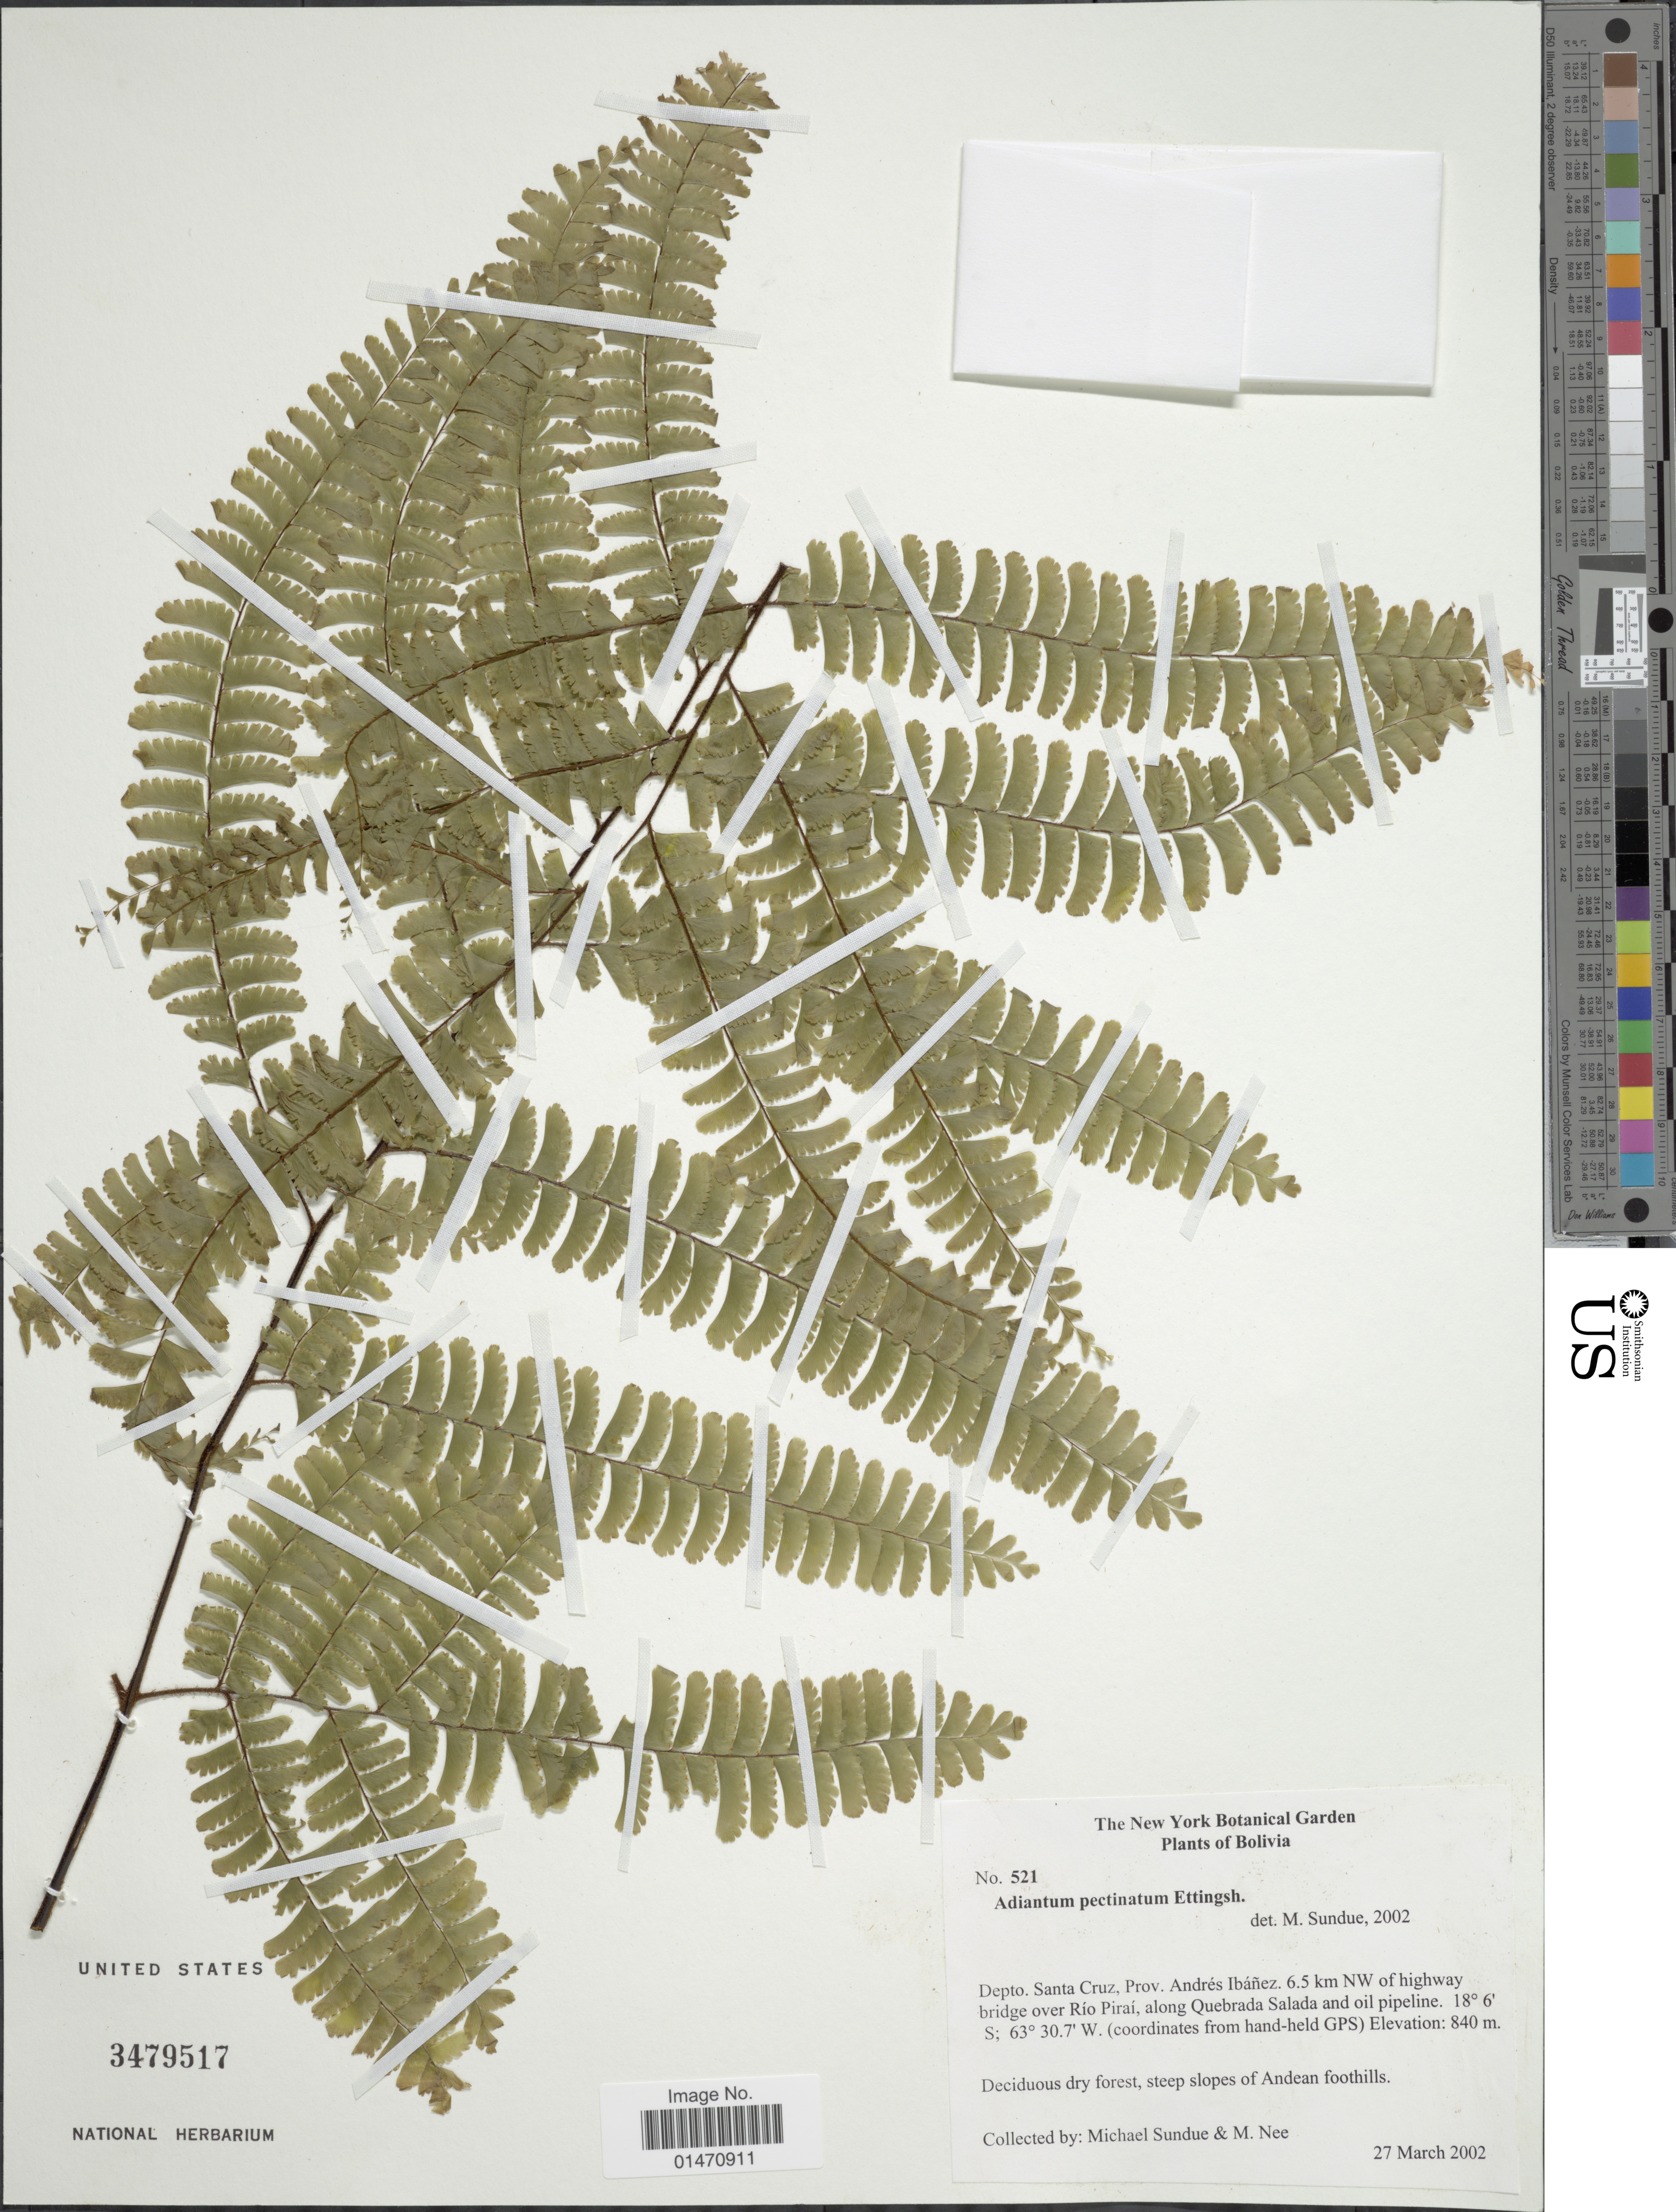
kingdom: Plantae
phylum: Tracheophyta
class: Polypodiopsida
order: Polypodiales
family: Pteridaceae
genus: Adiantum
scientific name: Adiantum pectinatum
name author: Kunze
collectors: M. Sundue & M. Nee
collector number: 521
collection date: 2002-03-27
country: Bolivia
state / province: Santa Cruz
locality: Plants of Bolivia, Depto. Santa Cruz, prov. Andrés Ibanez, 6.5km NW of Highway bridge over Rio Pirai, along Quebrada Salada and oil pipeline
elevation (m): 840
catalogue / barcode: US 3479517